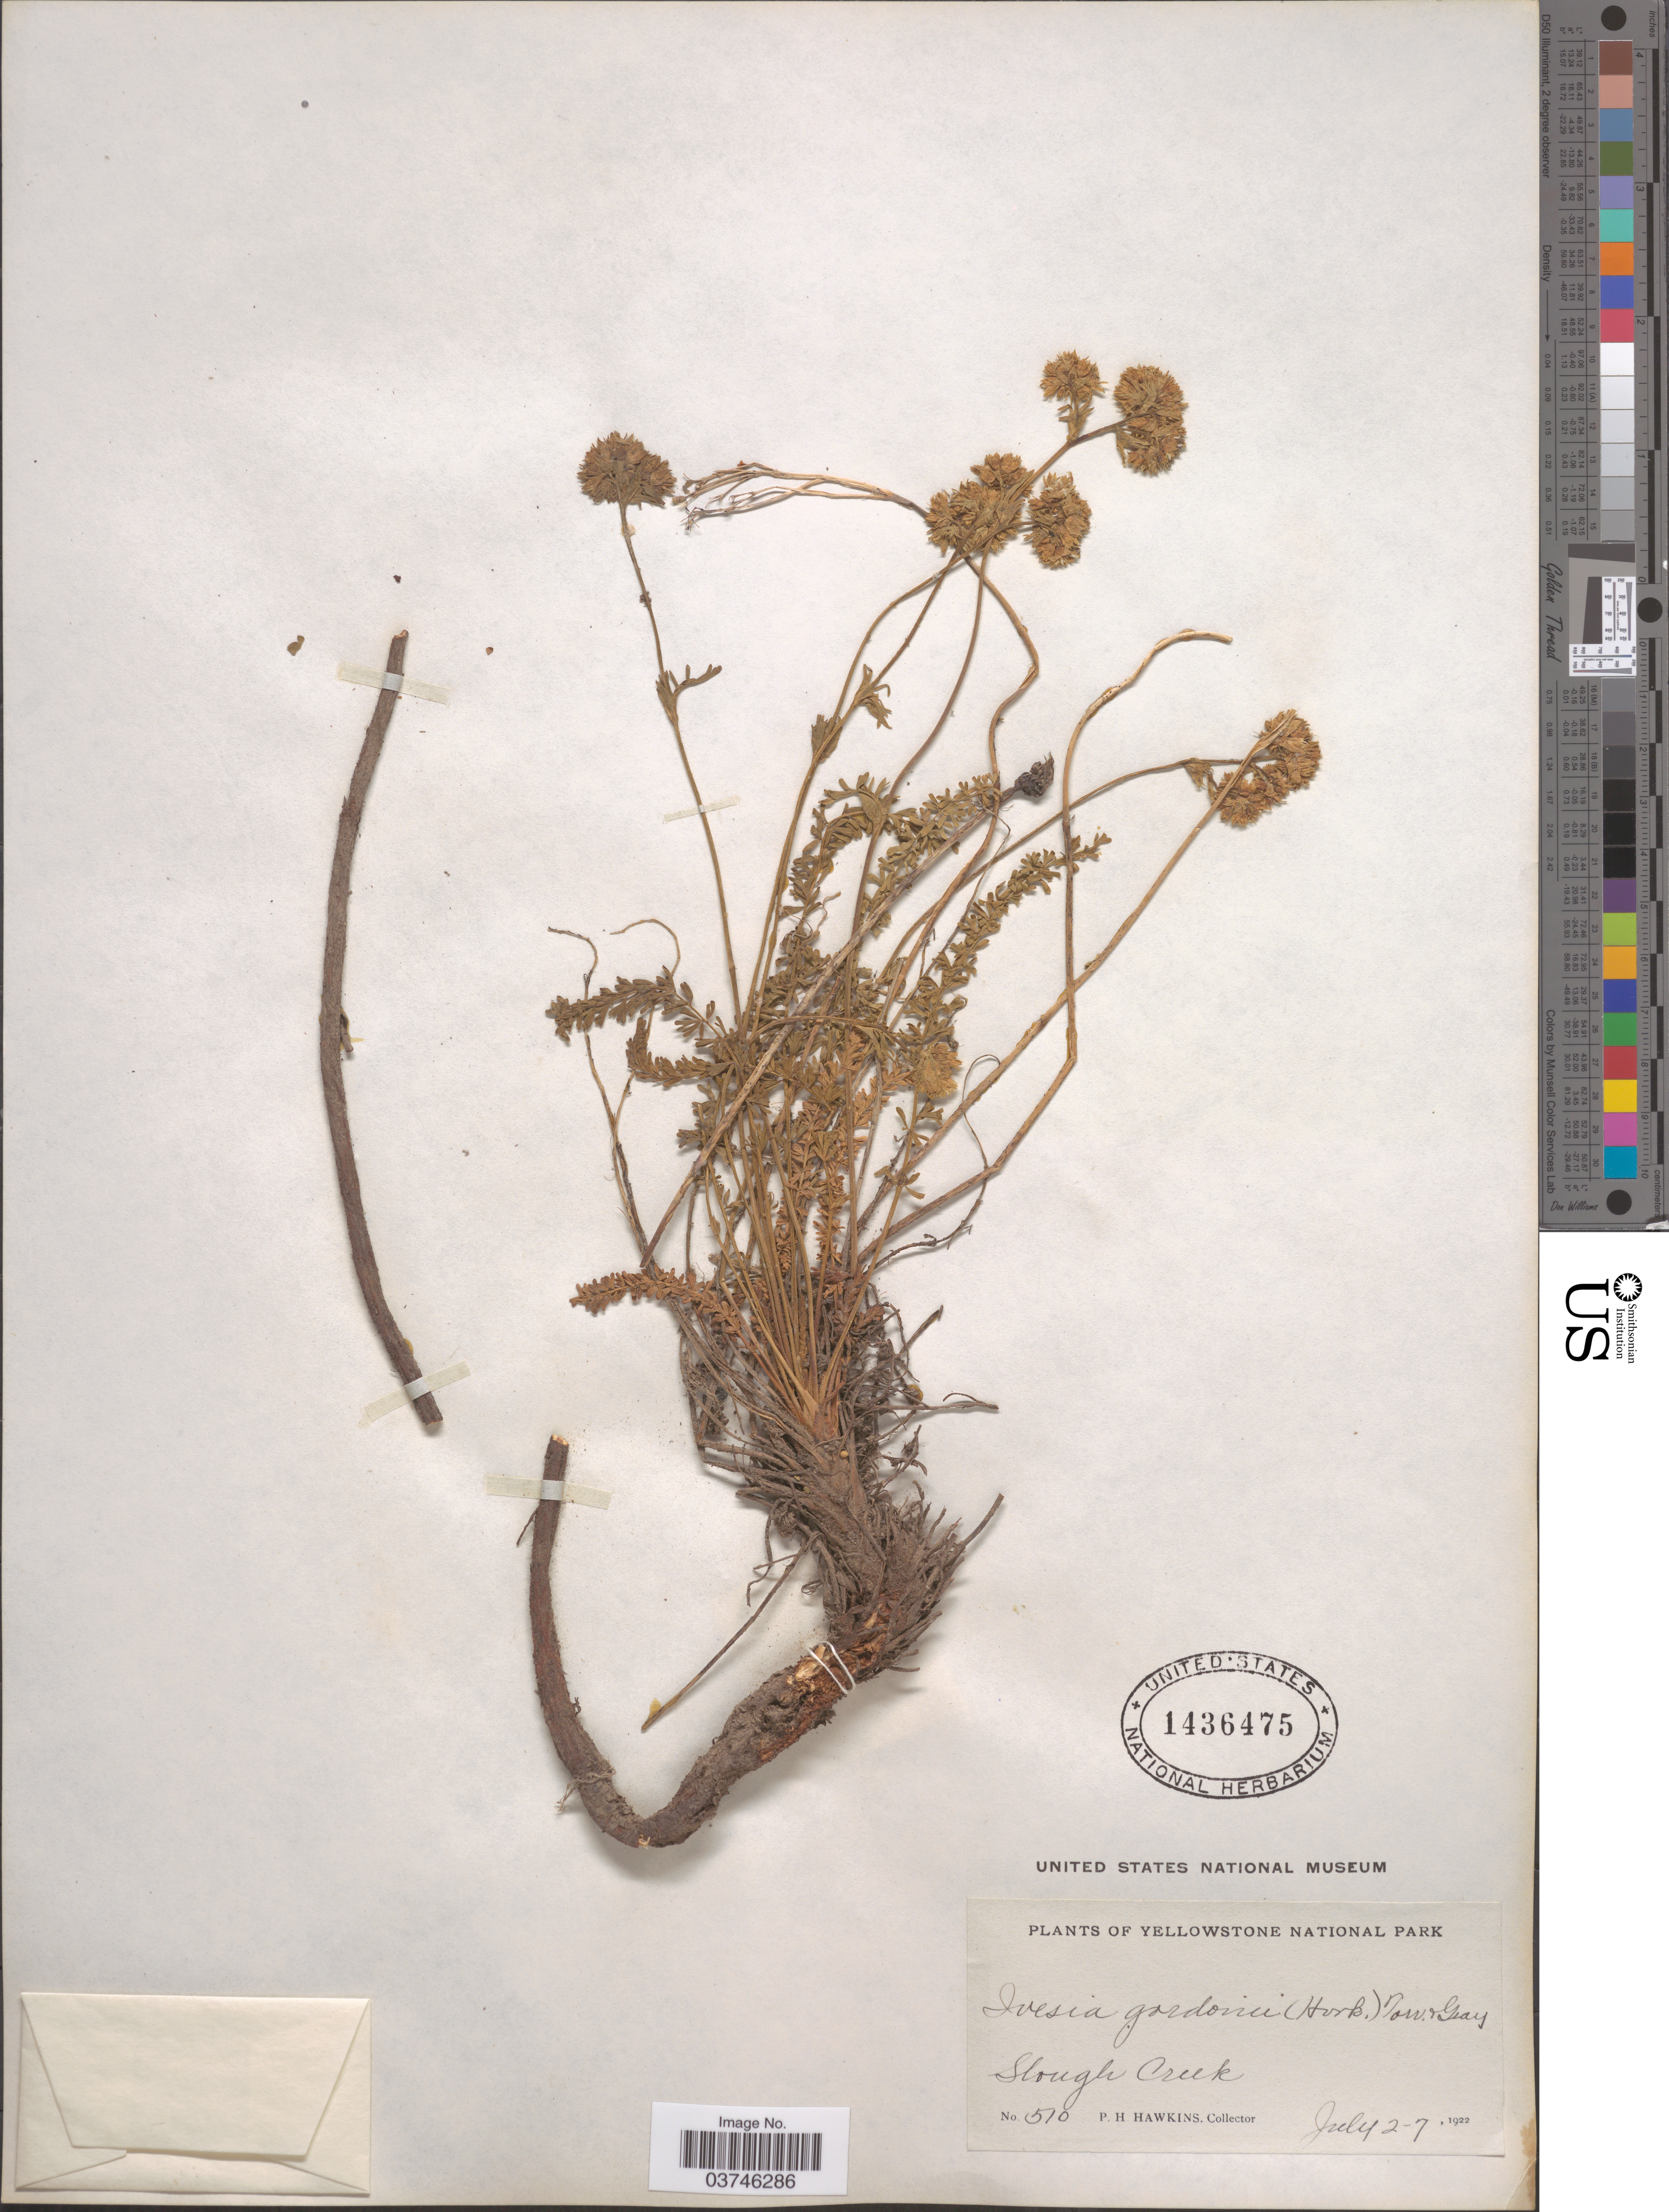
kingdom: Plantae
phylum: Tracheophyta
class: Magnoliopsida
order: Rosales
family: Rosaceae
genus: Potentilla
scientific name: Potentilla gordonii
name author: (Hook.) Greene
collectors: P. Hawkins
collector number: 510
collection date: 1922-07-02/1922-07-07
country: United States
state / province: Wyoming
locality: Yellowstone National Park. Slough Creek.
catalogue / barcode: US 1436475